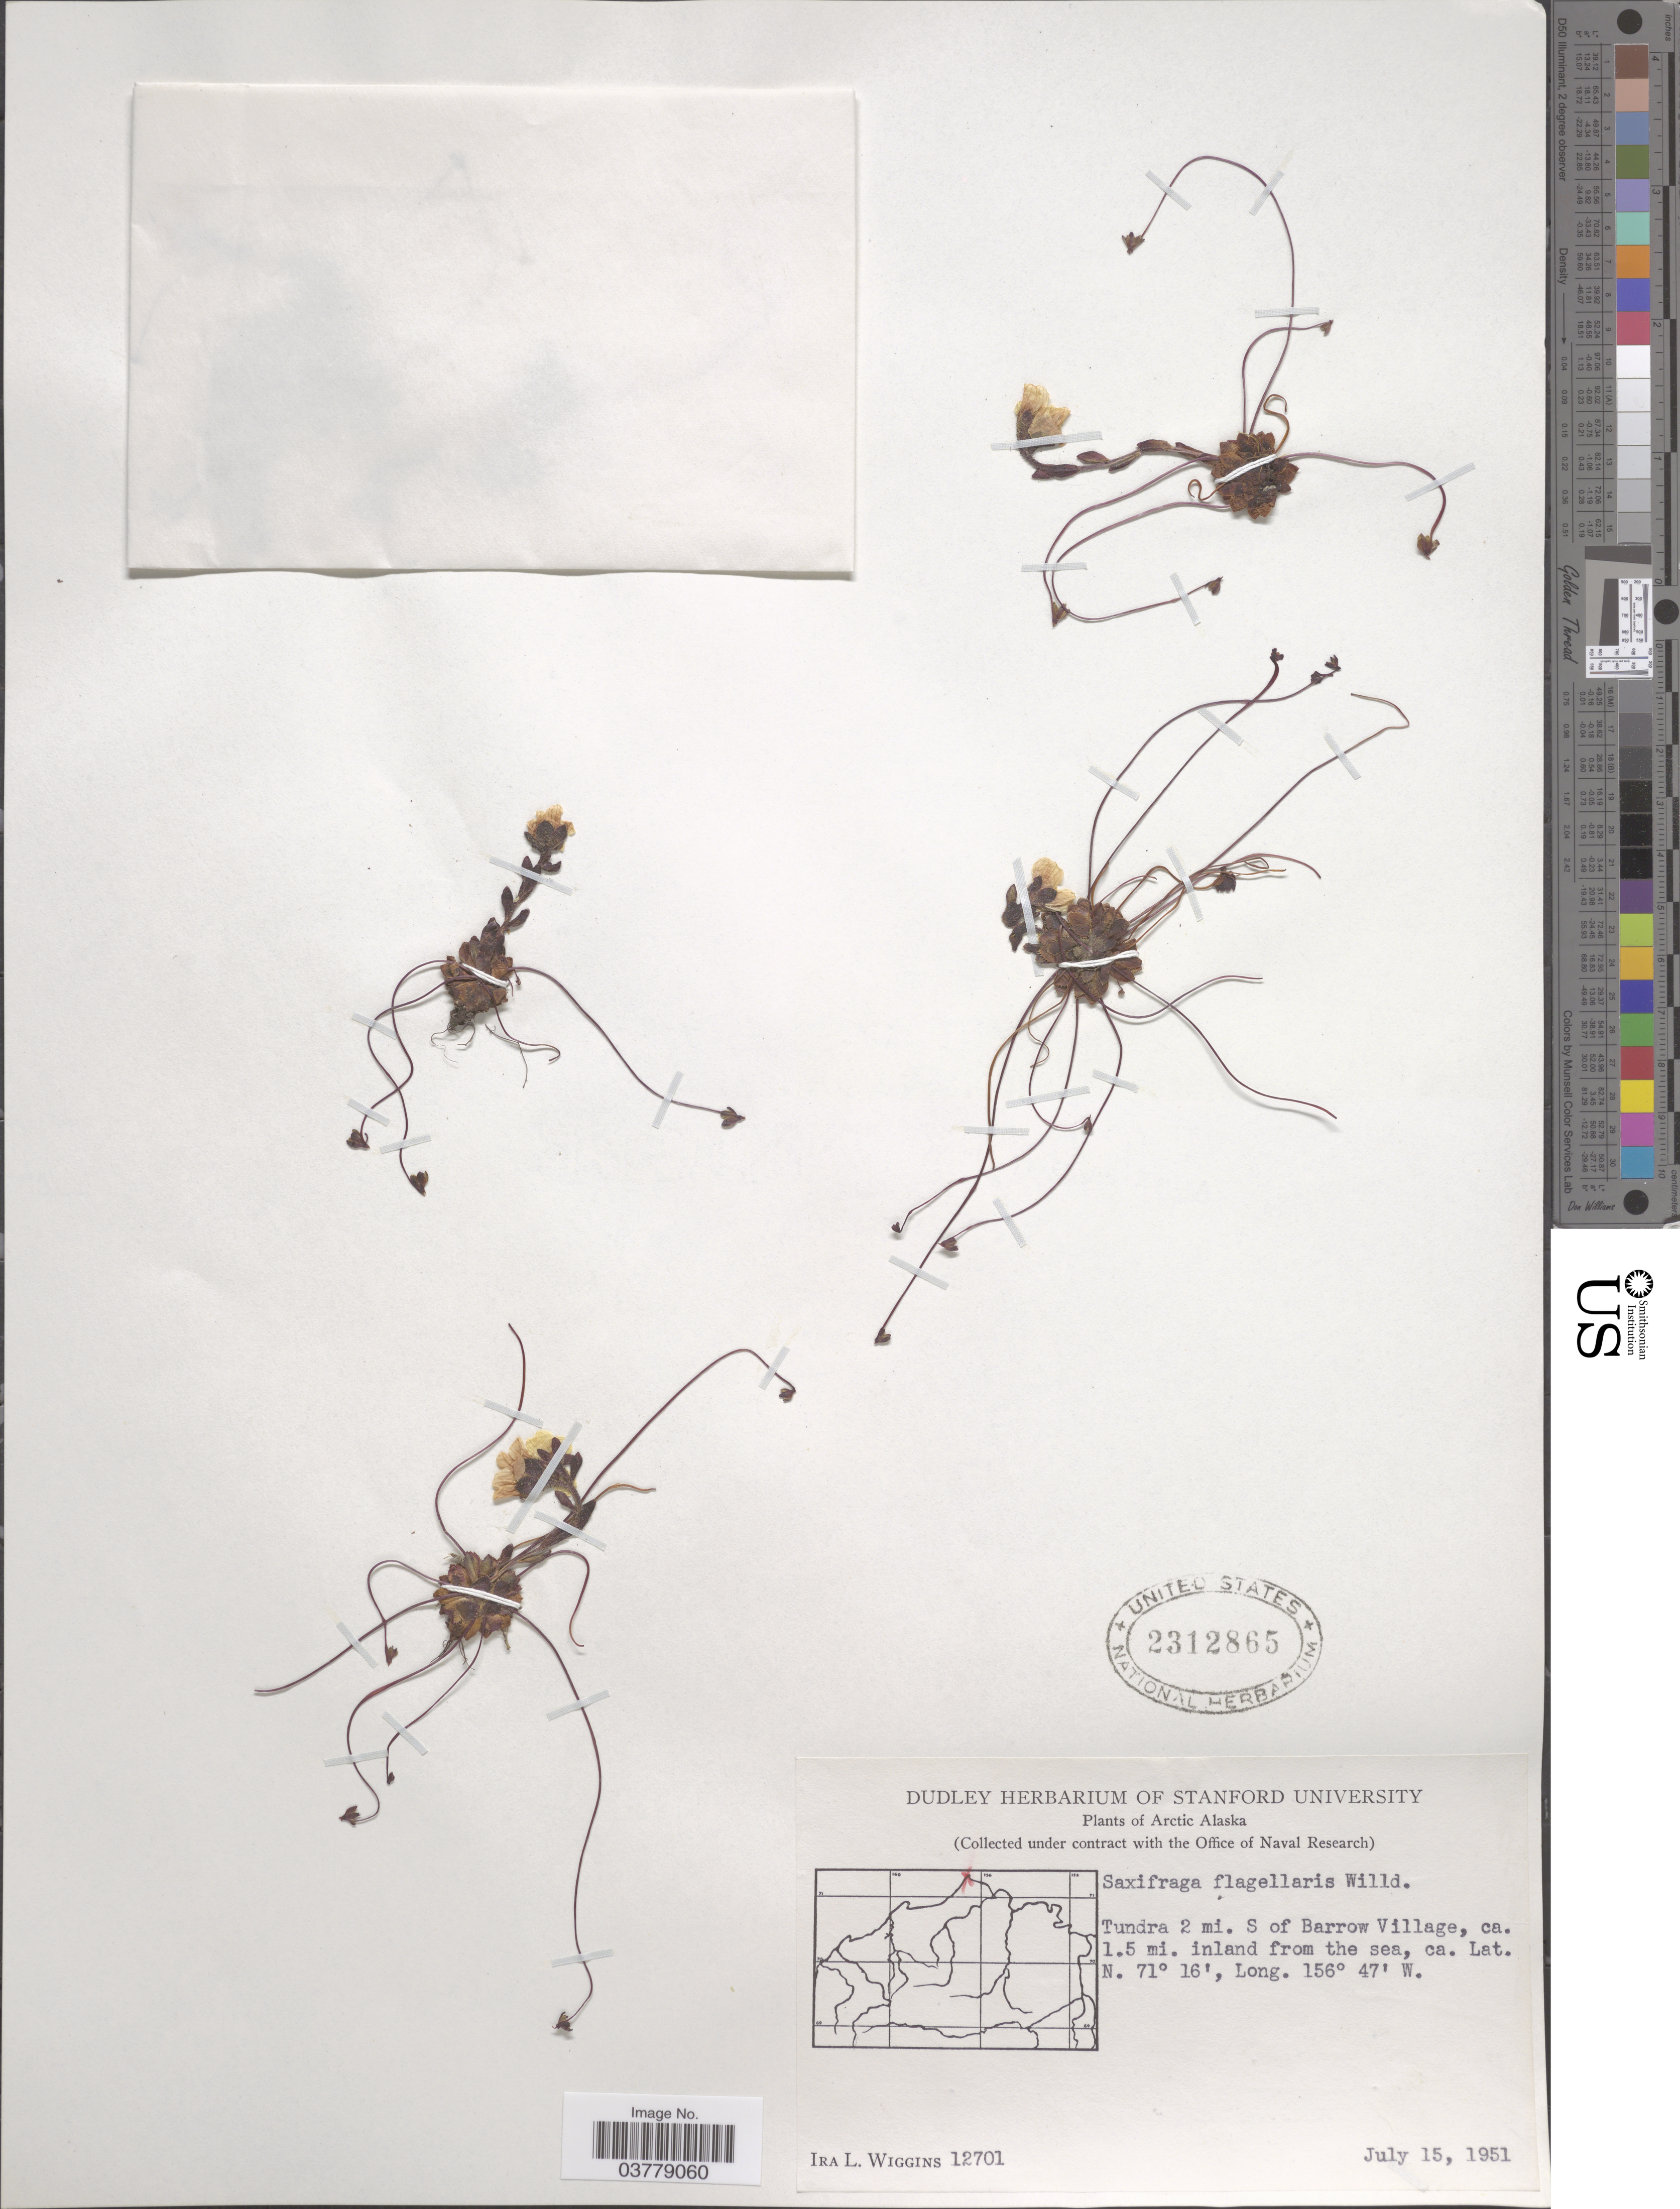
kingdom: Plantae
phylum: Tracheophyta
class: Magnoliopsida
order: Saxifragales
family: Saxifragaceae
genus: Saxifraga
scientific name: Saxifraga flagellaris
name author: Willd. ex Sternb.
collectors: I. L. Wiggins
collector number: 12701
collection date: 1951-07-15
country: United States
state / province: Alaska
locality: Arctic Alaska. Tundra 2 mi. S of Barrow Village, ca. 1.5 mi. inland from the sea.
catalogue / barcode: US 2312865